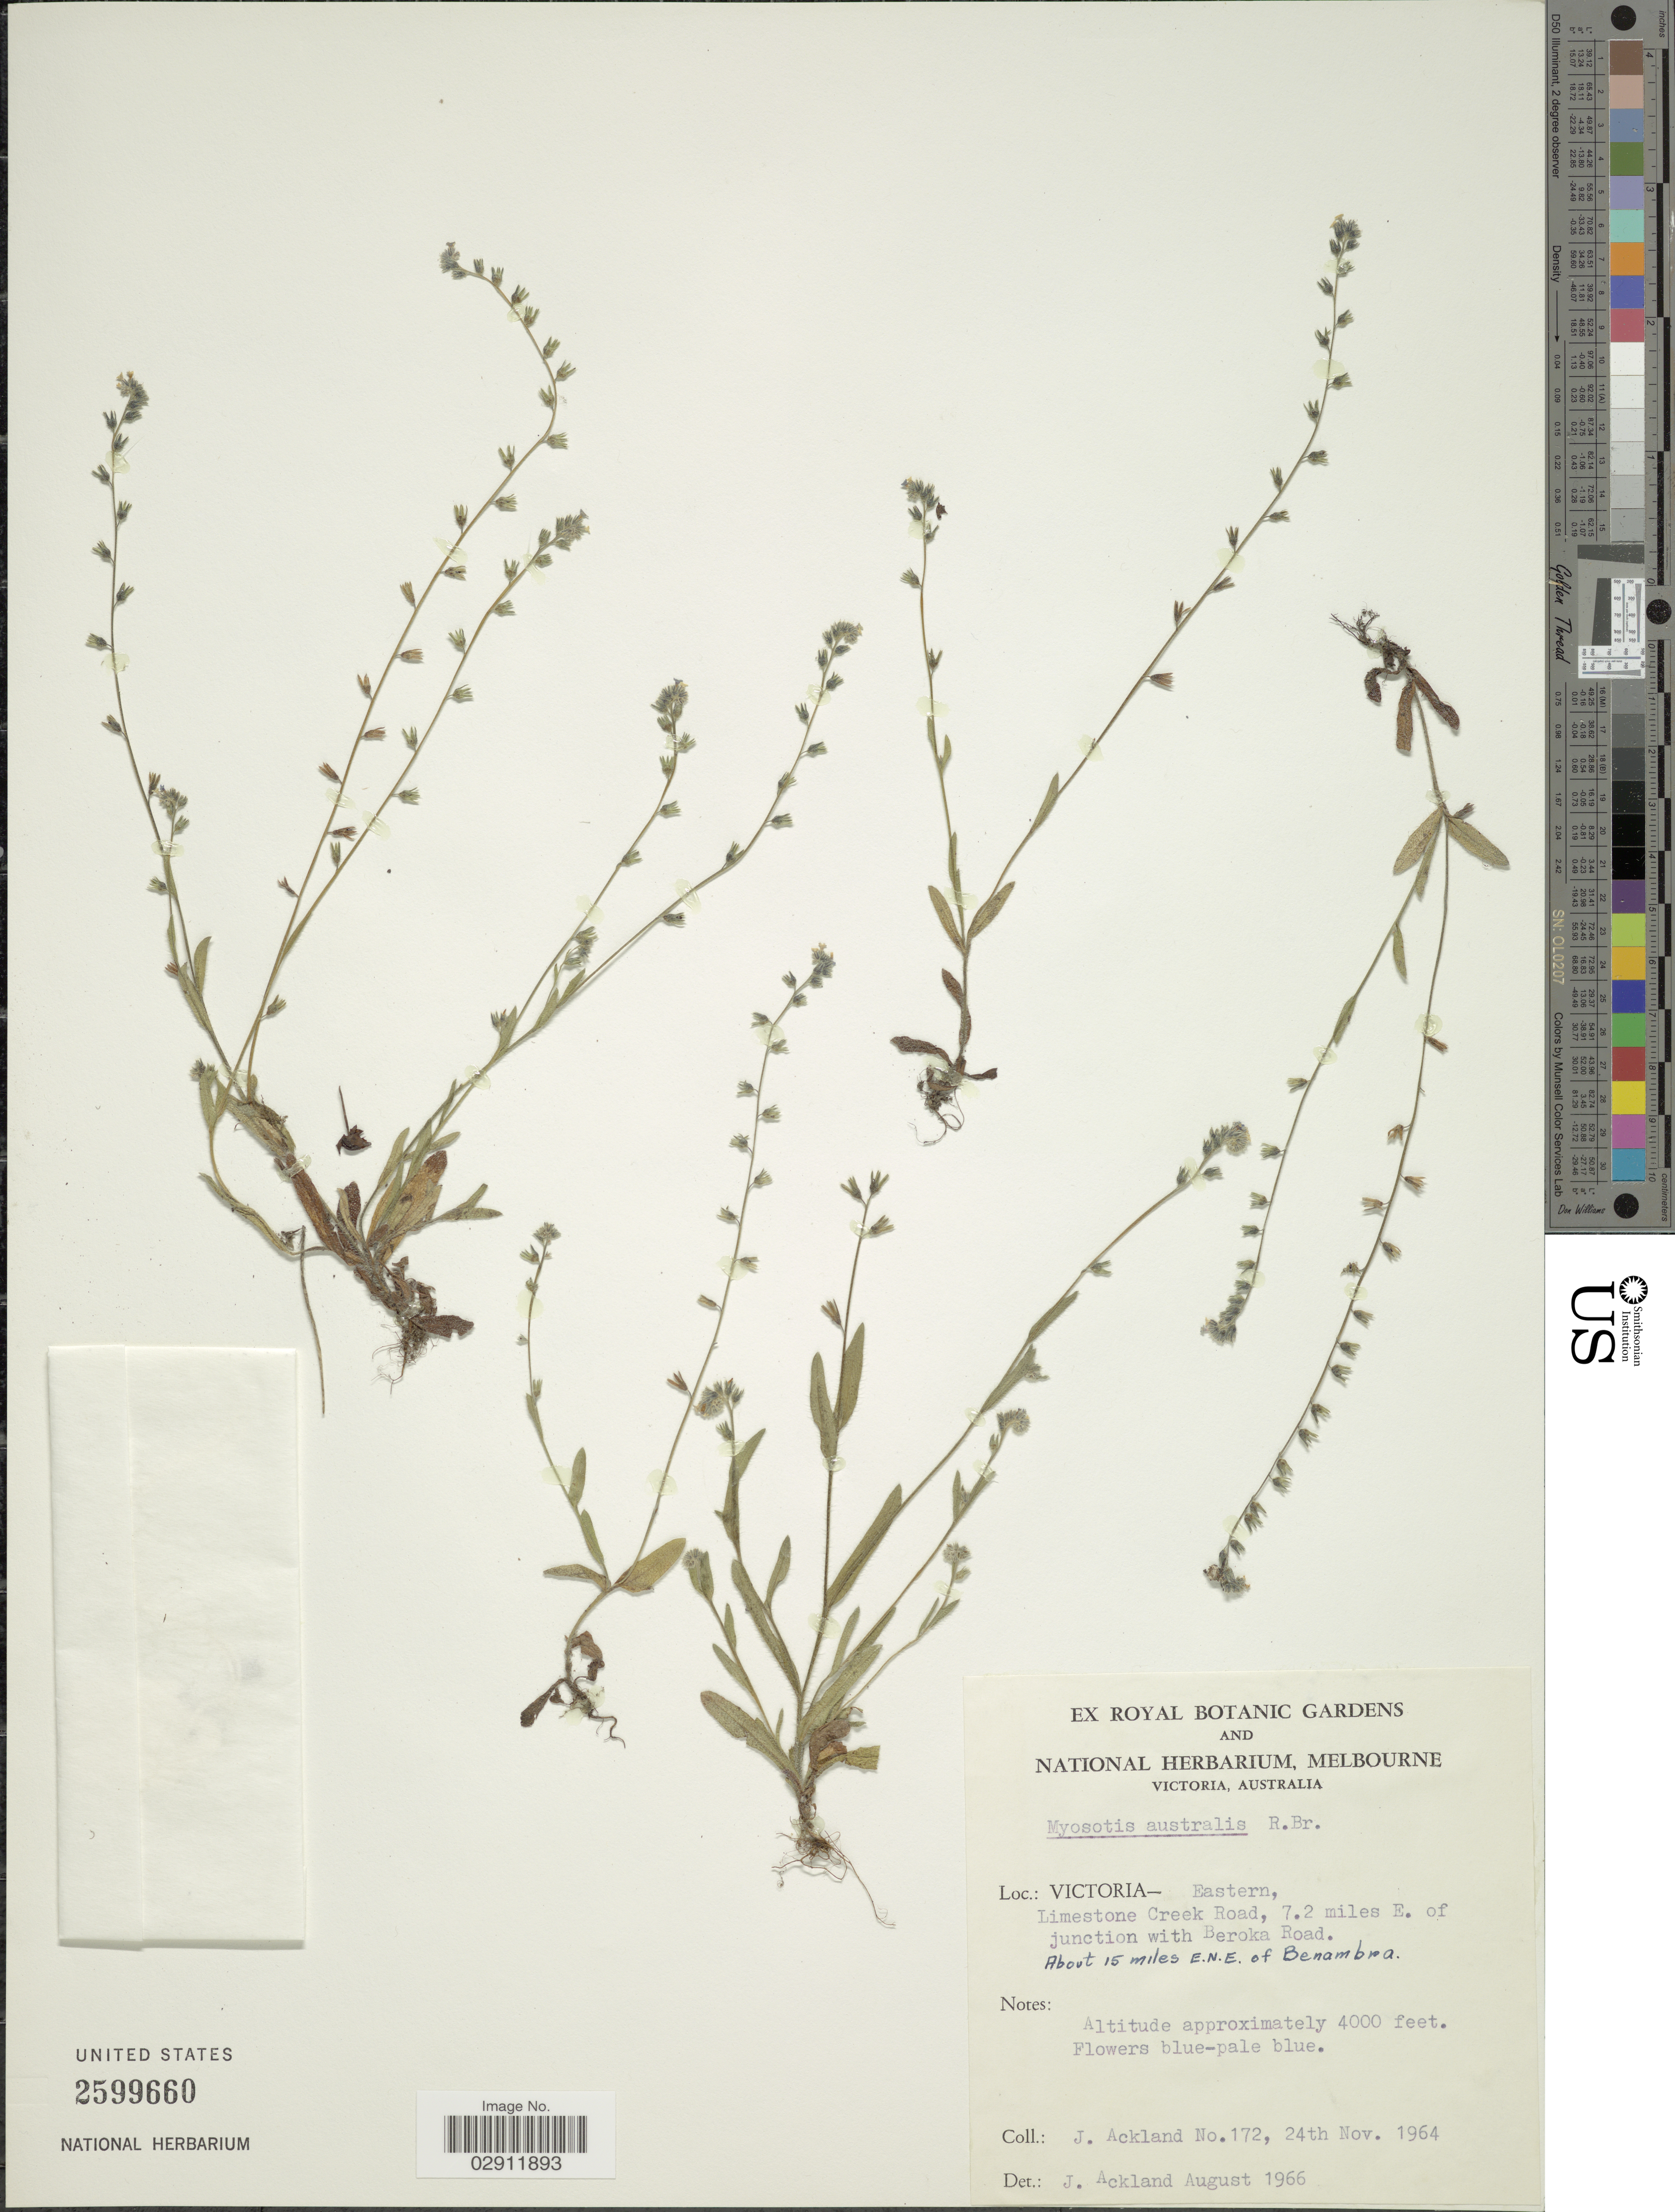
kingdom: Plantae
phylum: Tracheophyta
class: Magnoliopsida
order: Boraginales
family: Boraginaceae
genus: Myosotis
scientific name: Myosotis australis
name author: R. Br.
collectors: J. J. Ackland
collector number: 172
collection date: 1964-11-24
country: Australia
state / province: Victoria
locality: Victoria- Eastern, Limestone Creek Road, 7.2 miles E. of junction with Beroka Road. About 15 miles E.N.E. of Benambra.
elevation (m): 1219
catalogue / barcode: US 2599660